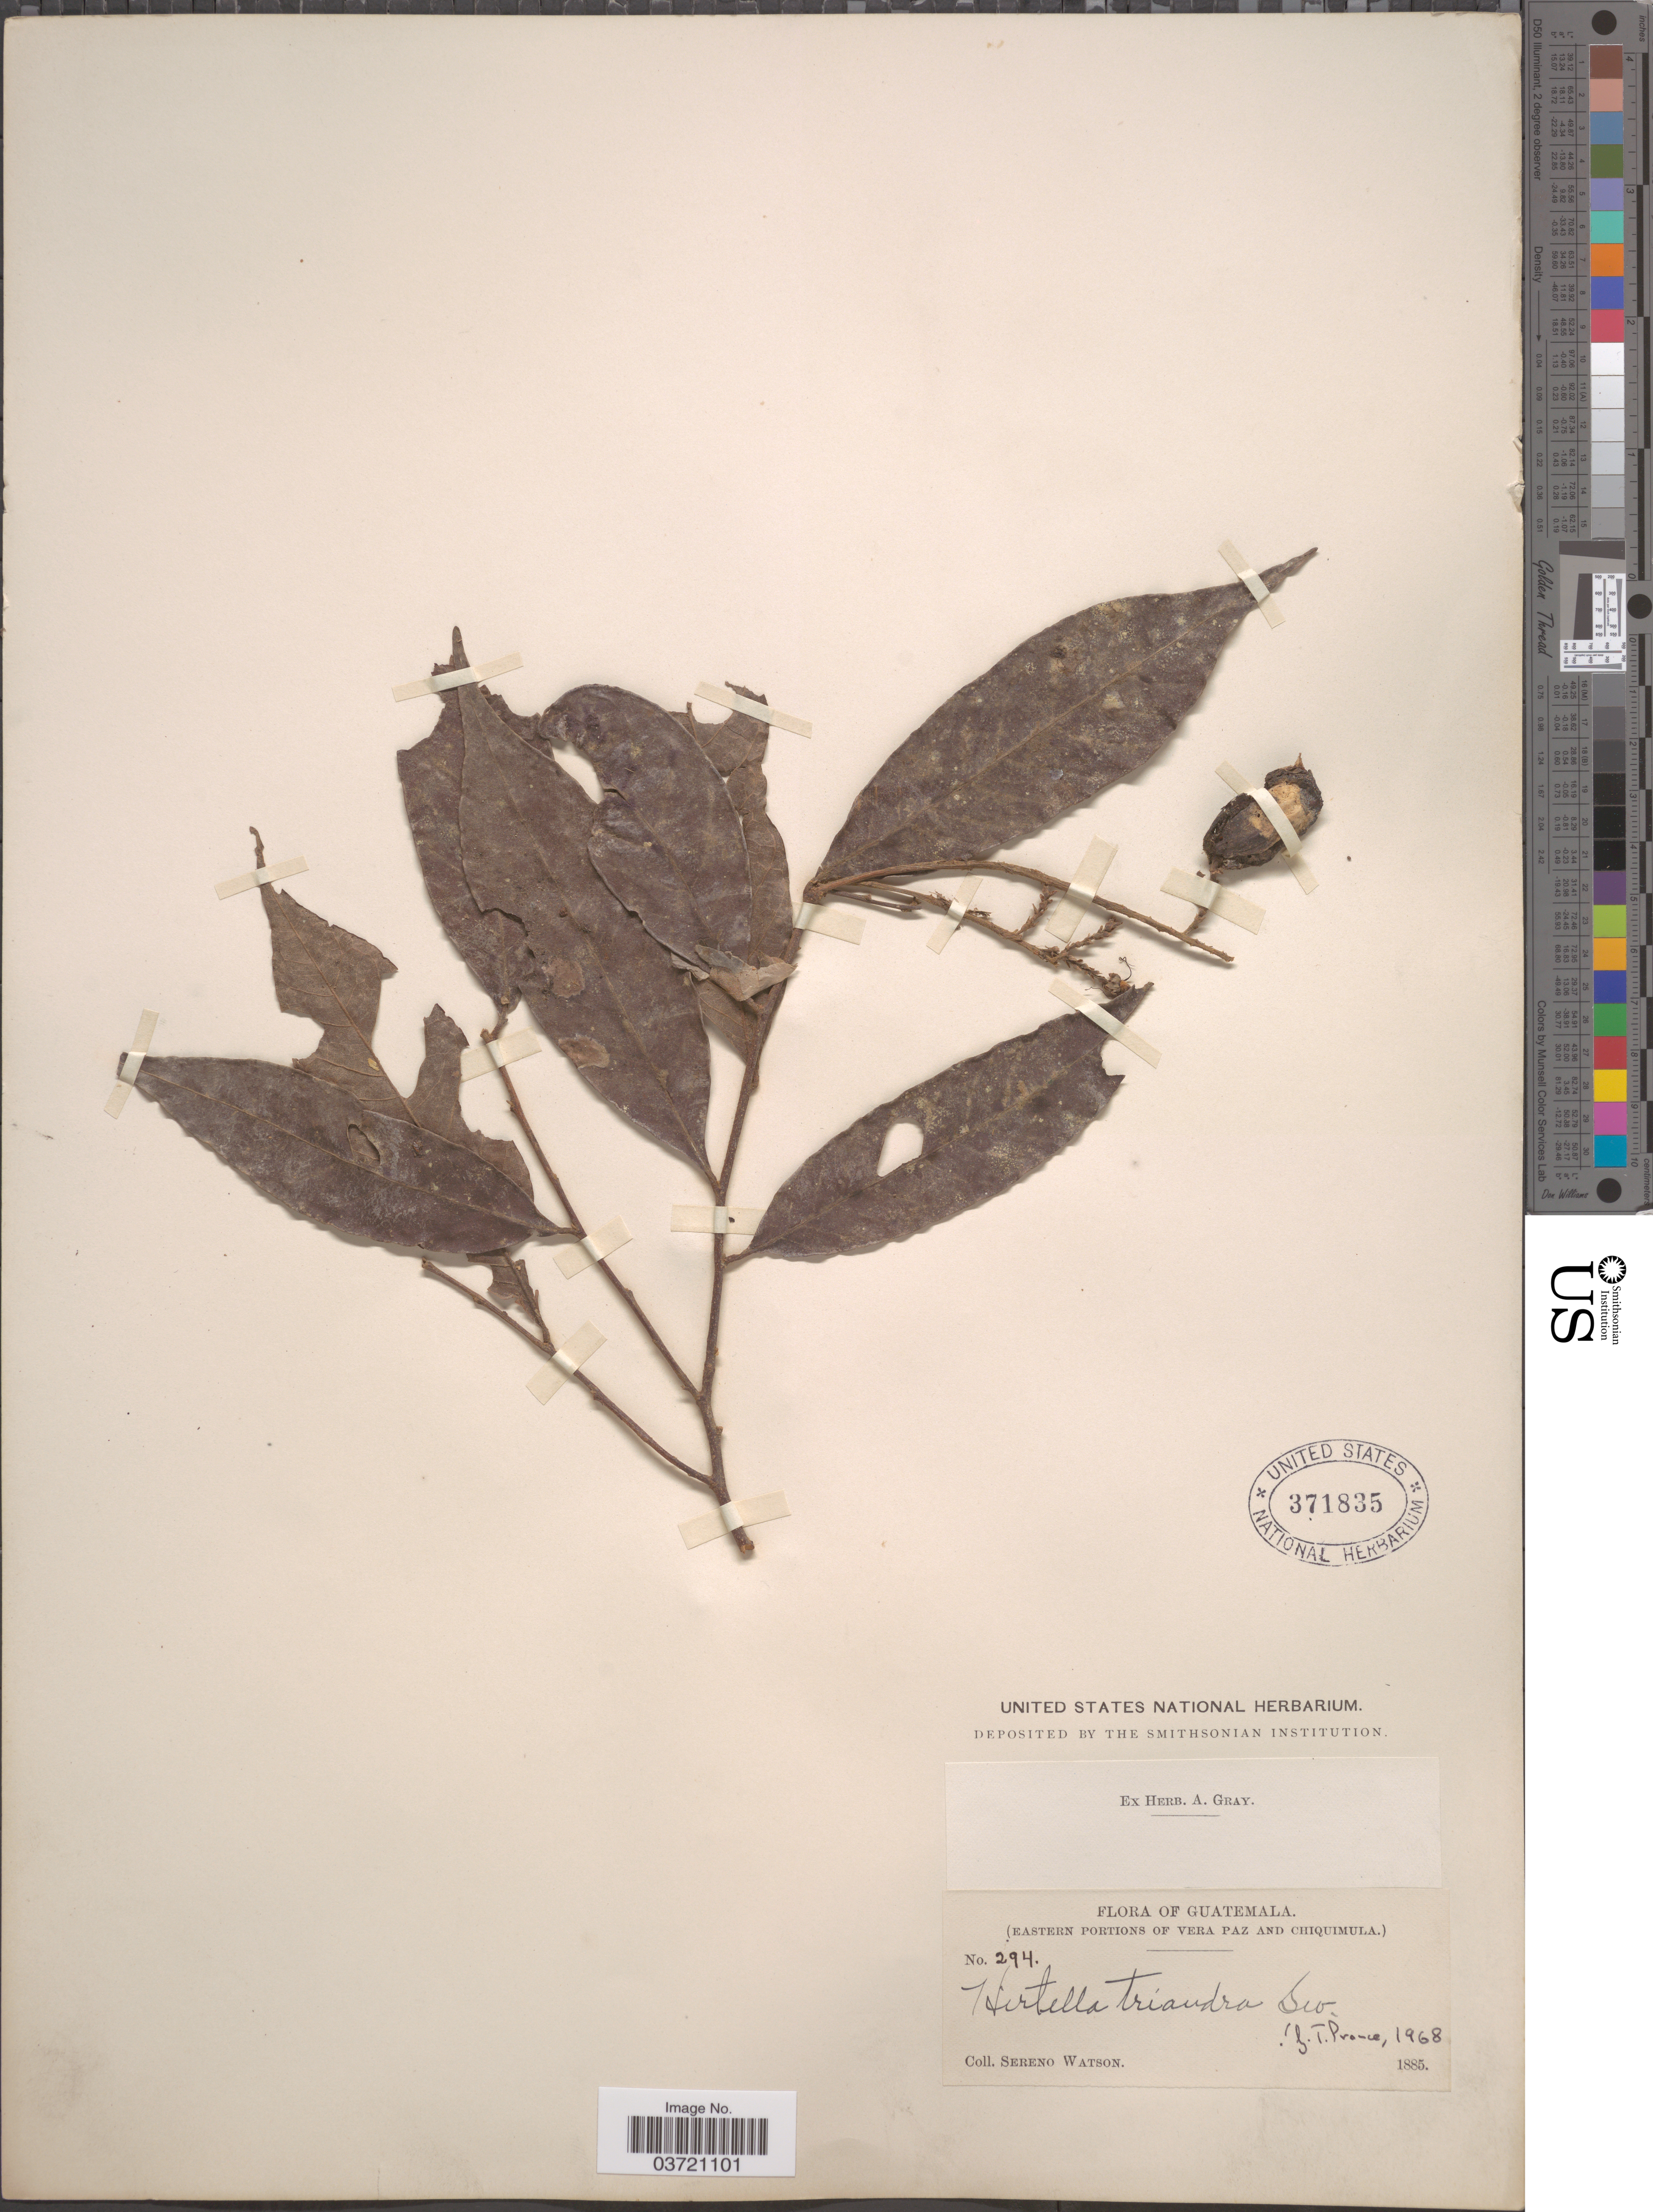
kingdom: Plantae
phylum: Tracheophyta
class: Magnoliopsida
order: Malpighiales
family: Chrysobalanaceae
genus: Hirtella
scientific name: Hirtella triandra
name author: Sw.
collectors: S. Watson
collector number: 294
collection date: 1885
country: Guatemala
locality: Eastern portions of Vera Paz and Chiquimula).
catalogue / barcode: US 371835